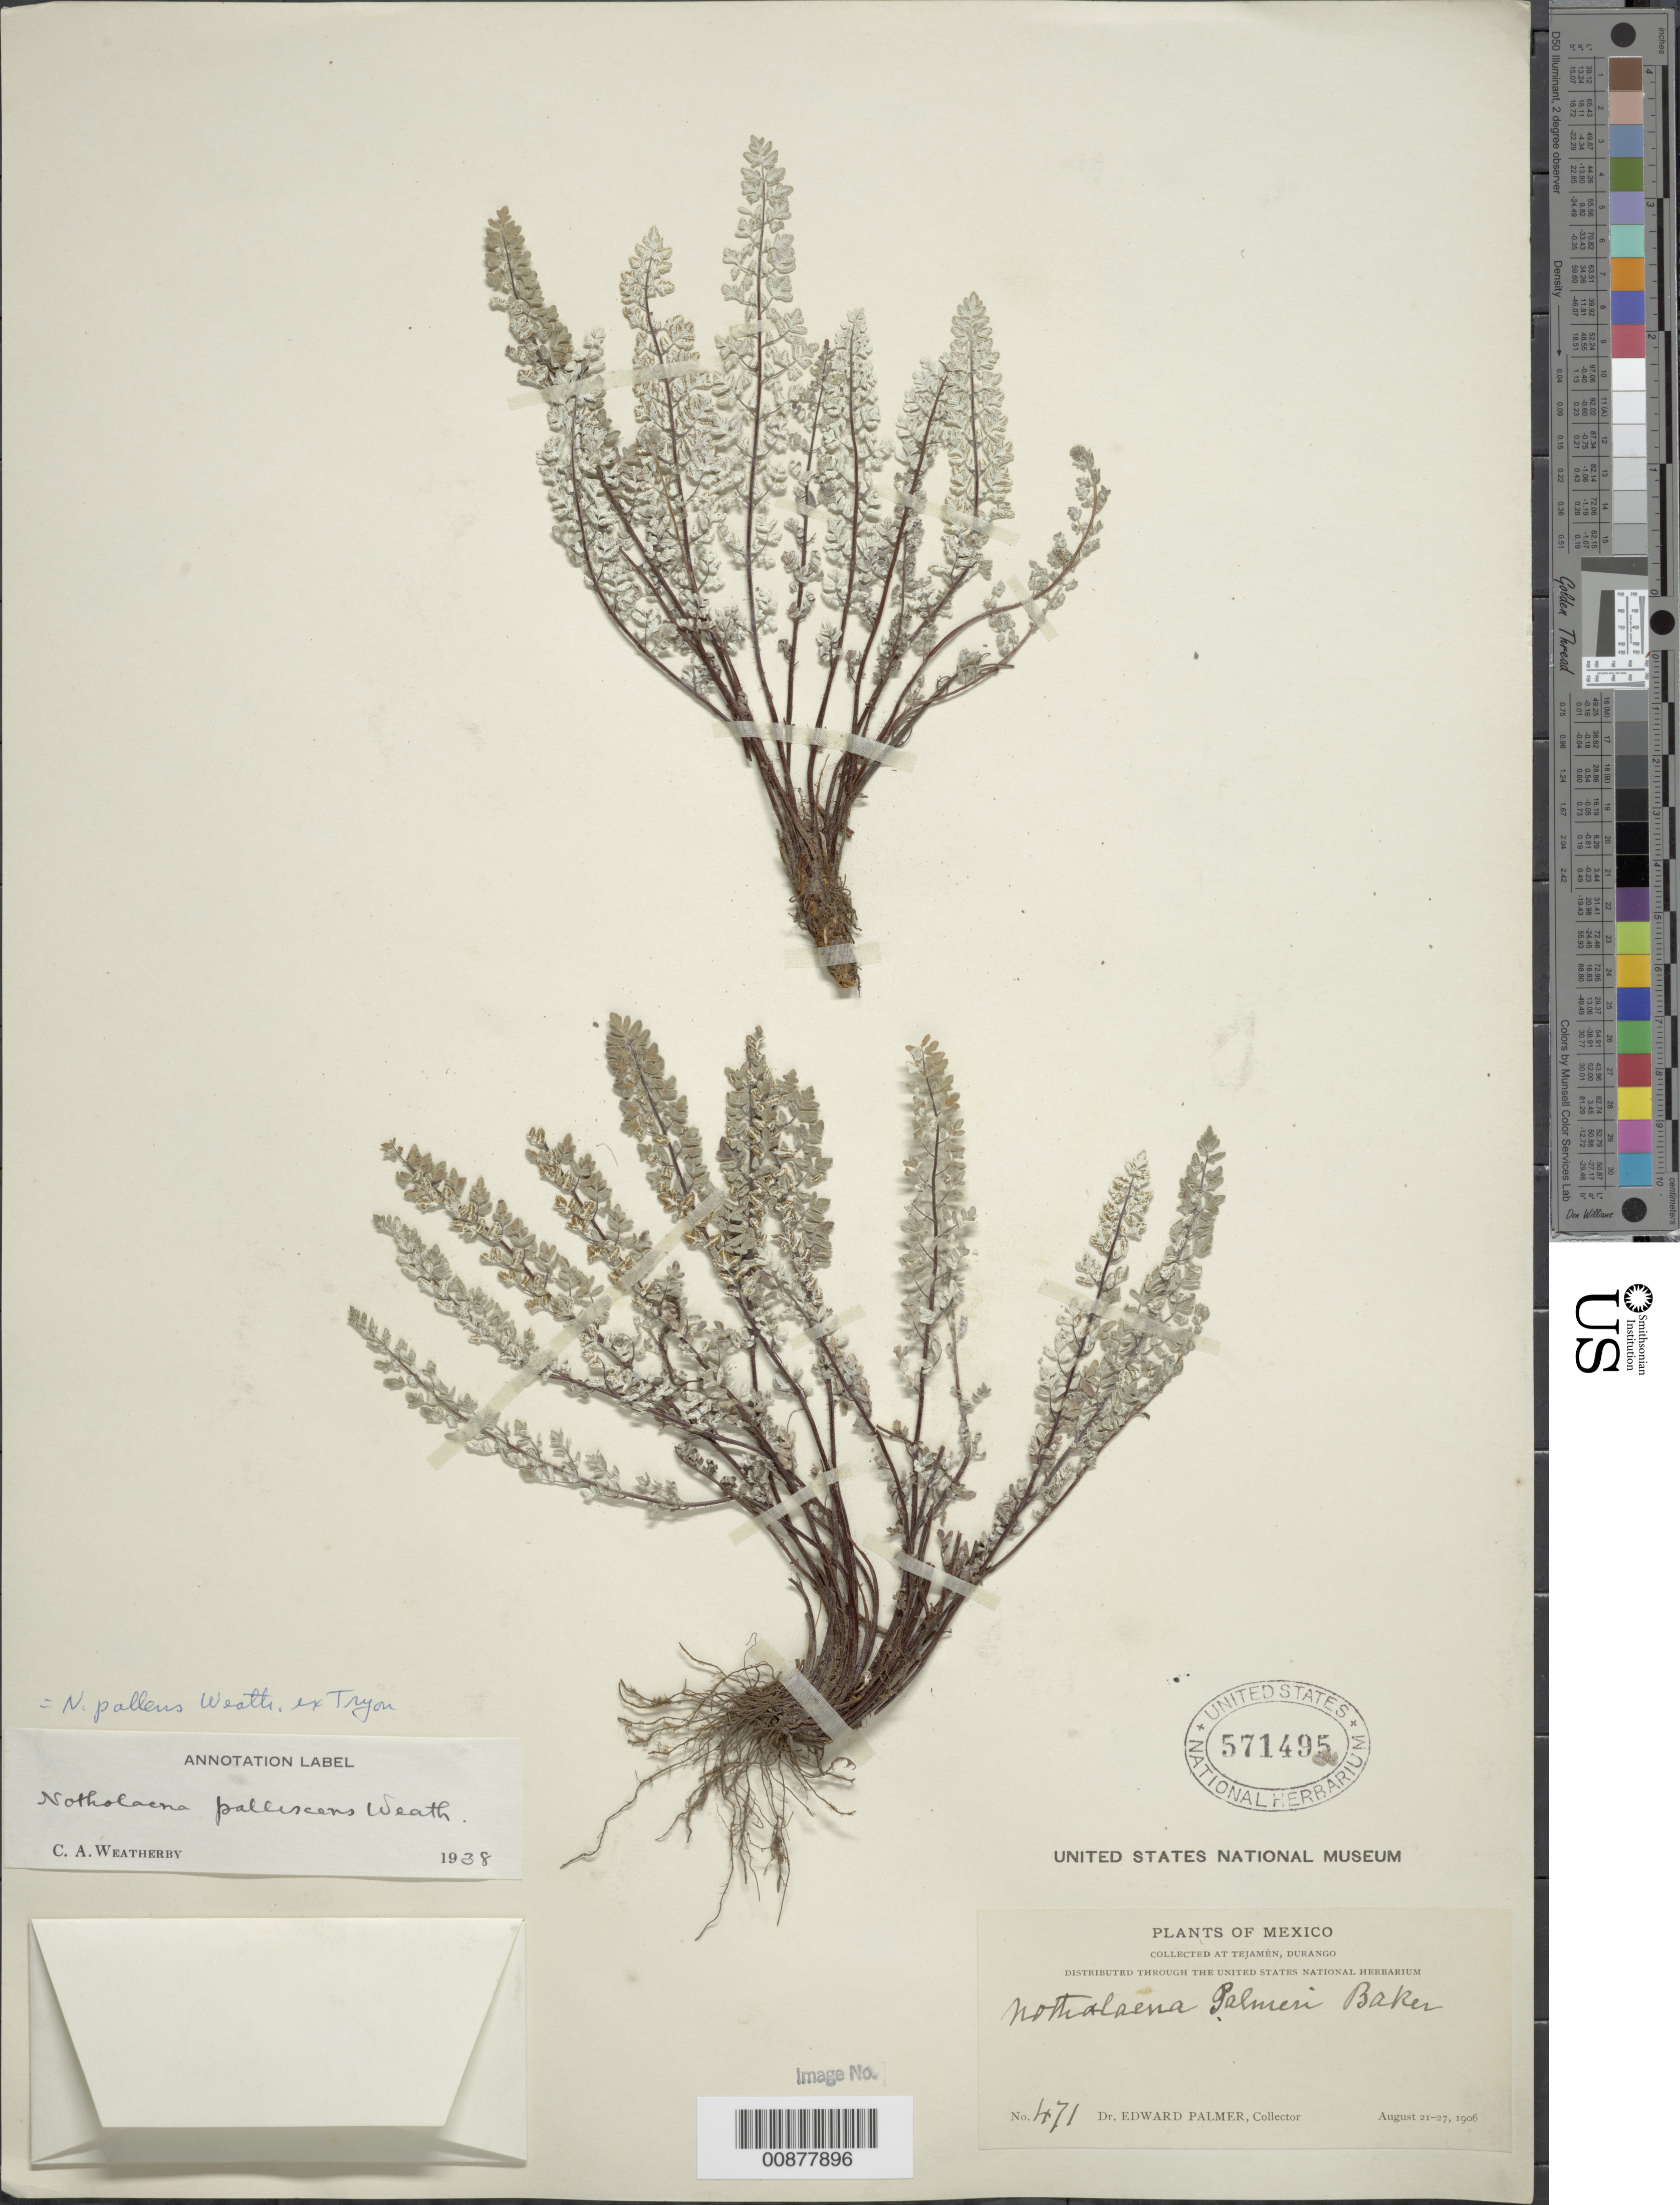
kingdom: Plantae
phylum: Tracheophyta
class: Polypodiopsida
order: Polypodiales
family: Pteridaceae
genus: Argyrochosma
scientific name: Argyrochosma pallens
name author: (Weath.) Windham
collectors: E. Palmer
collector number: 471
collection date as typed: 21 Aug 1906 to 27 Aug 1906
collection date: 1906-08-21/1906-08-27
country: Mexico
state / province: Durango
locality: Tejamén, Durango.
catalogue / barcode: US 571495